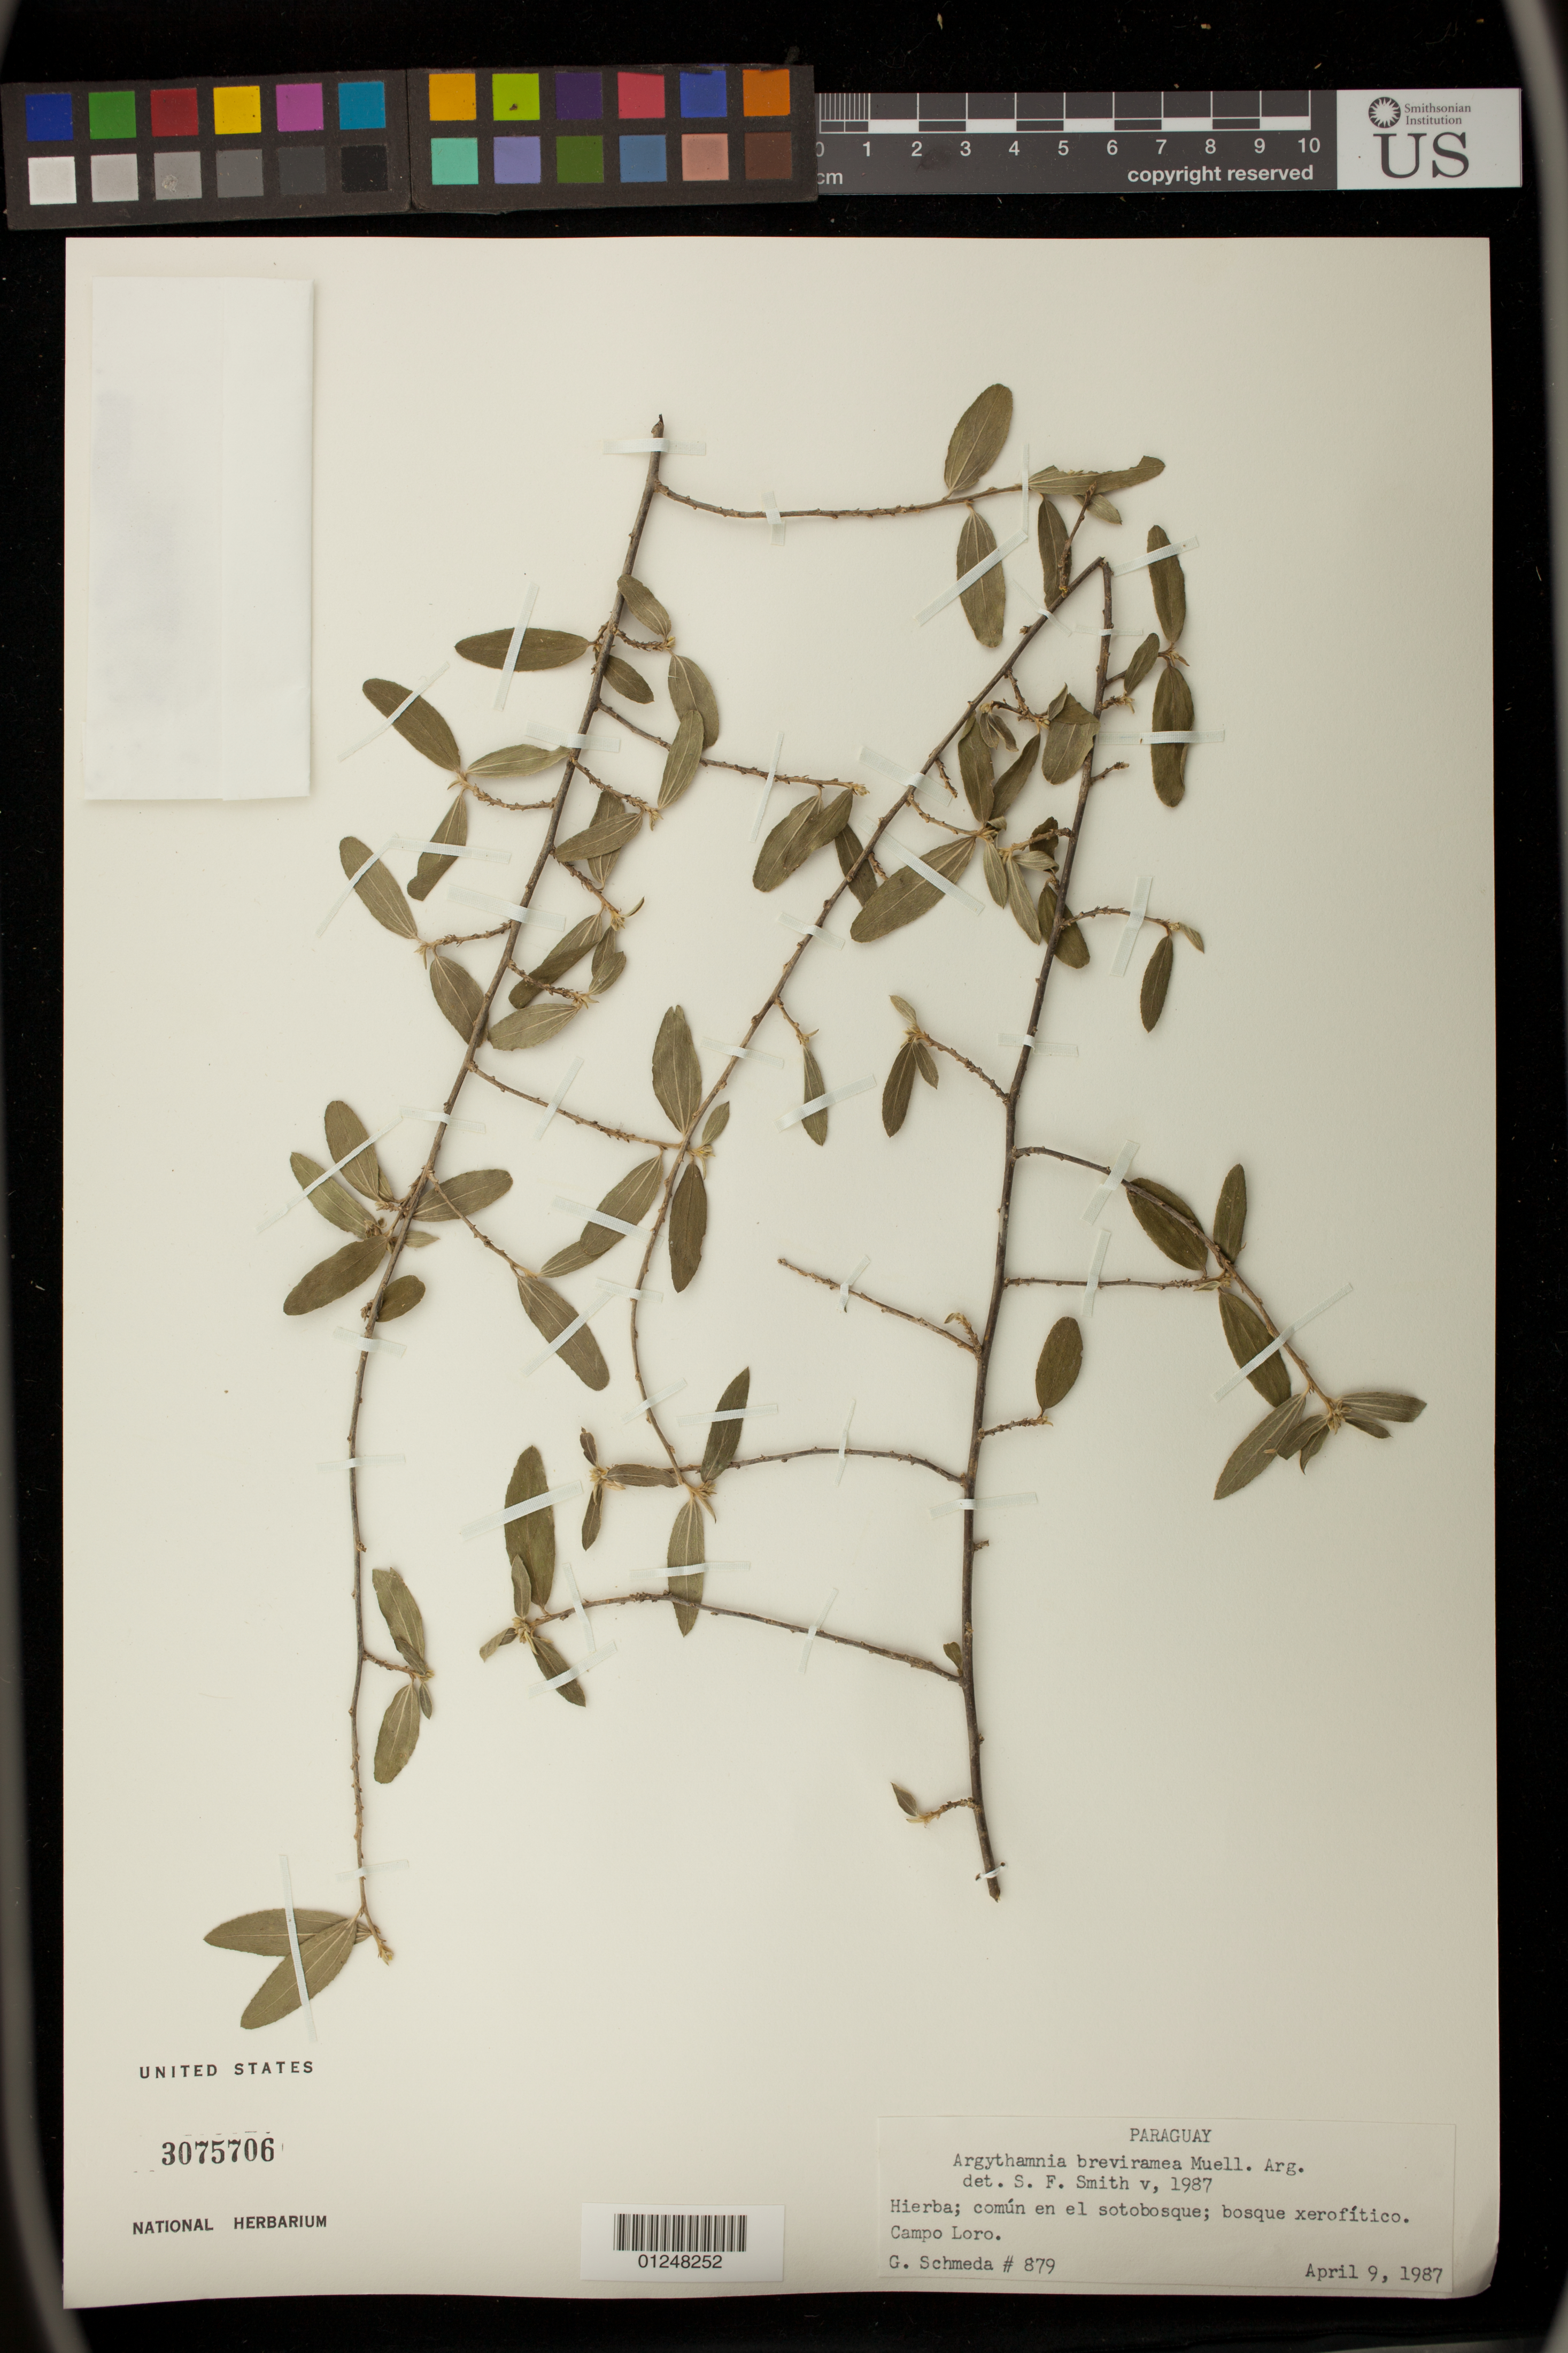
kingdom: Plantae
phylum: Tracheophyta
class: Magnoliopsida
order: Malpighiales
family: Euphorbiaceae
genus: Argythamnia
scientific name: Argythamnia breviramea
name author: Müll. Arg.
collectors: G. Schmeda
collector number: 879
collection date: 1987-04-09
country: Paraguay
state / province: Boquerón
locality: Chaco Region, Campo Loro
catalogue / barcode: US 3075706